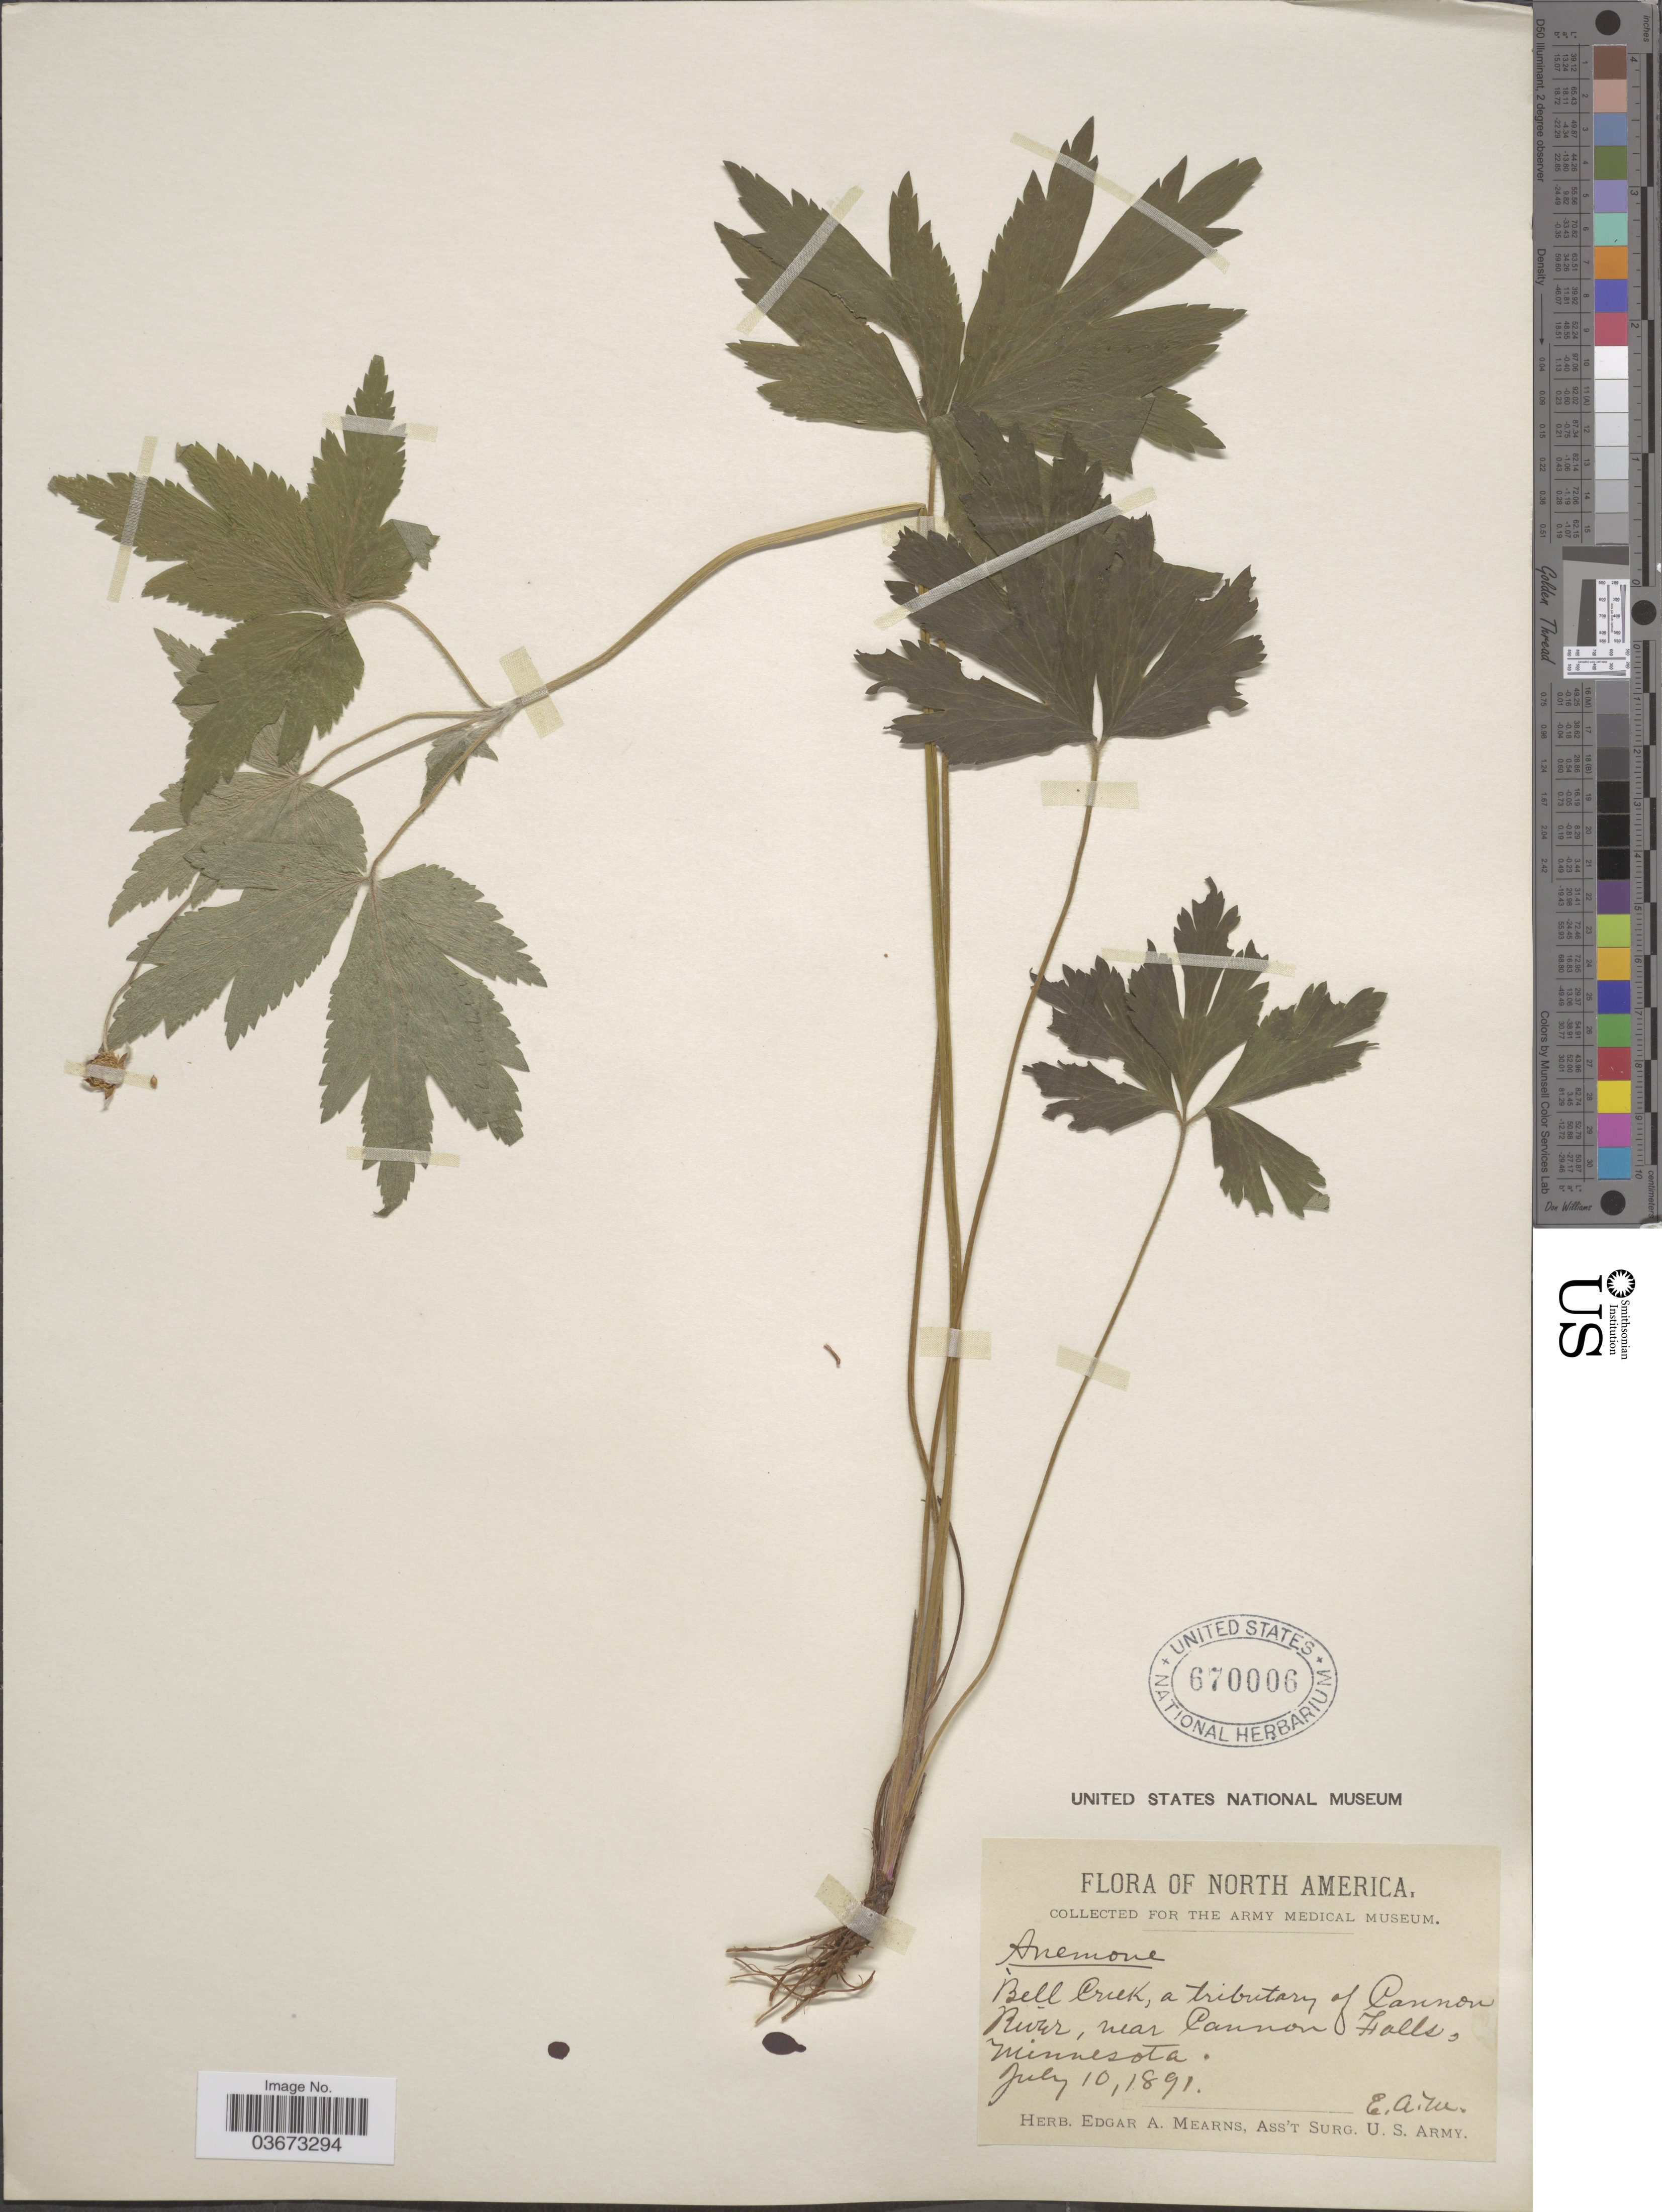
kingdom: Plantae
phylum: Tracheophyta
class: Magnoliopsida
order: Ranunculales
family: Ranunculaceae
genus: Anemone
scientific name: Anemone sp.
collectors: E. A. Mearns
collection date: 1891-07-10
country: United States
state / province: Minnesota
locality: Bell Creek, a tributary of Cannon River, near Cannon Falls.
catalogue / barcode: US 670006